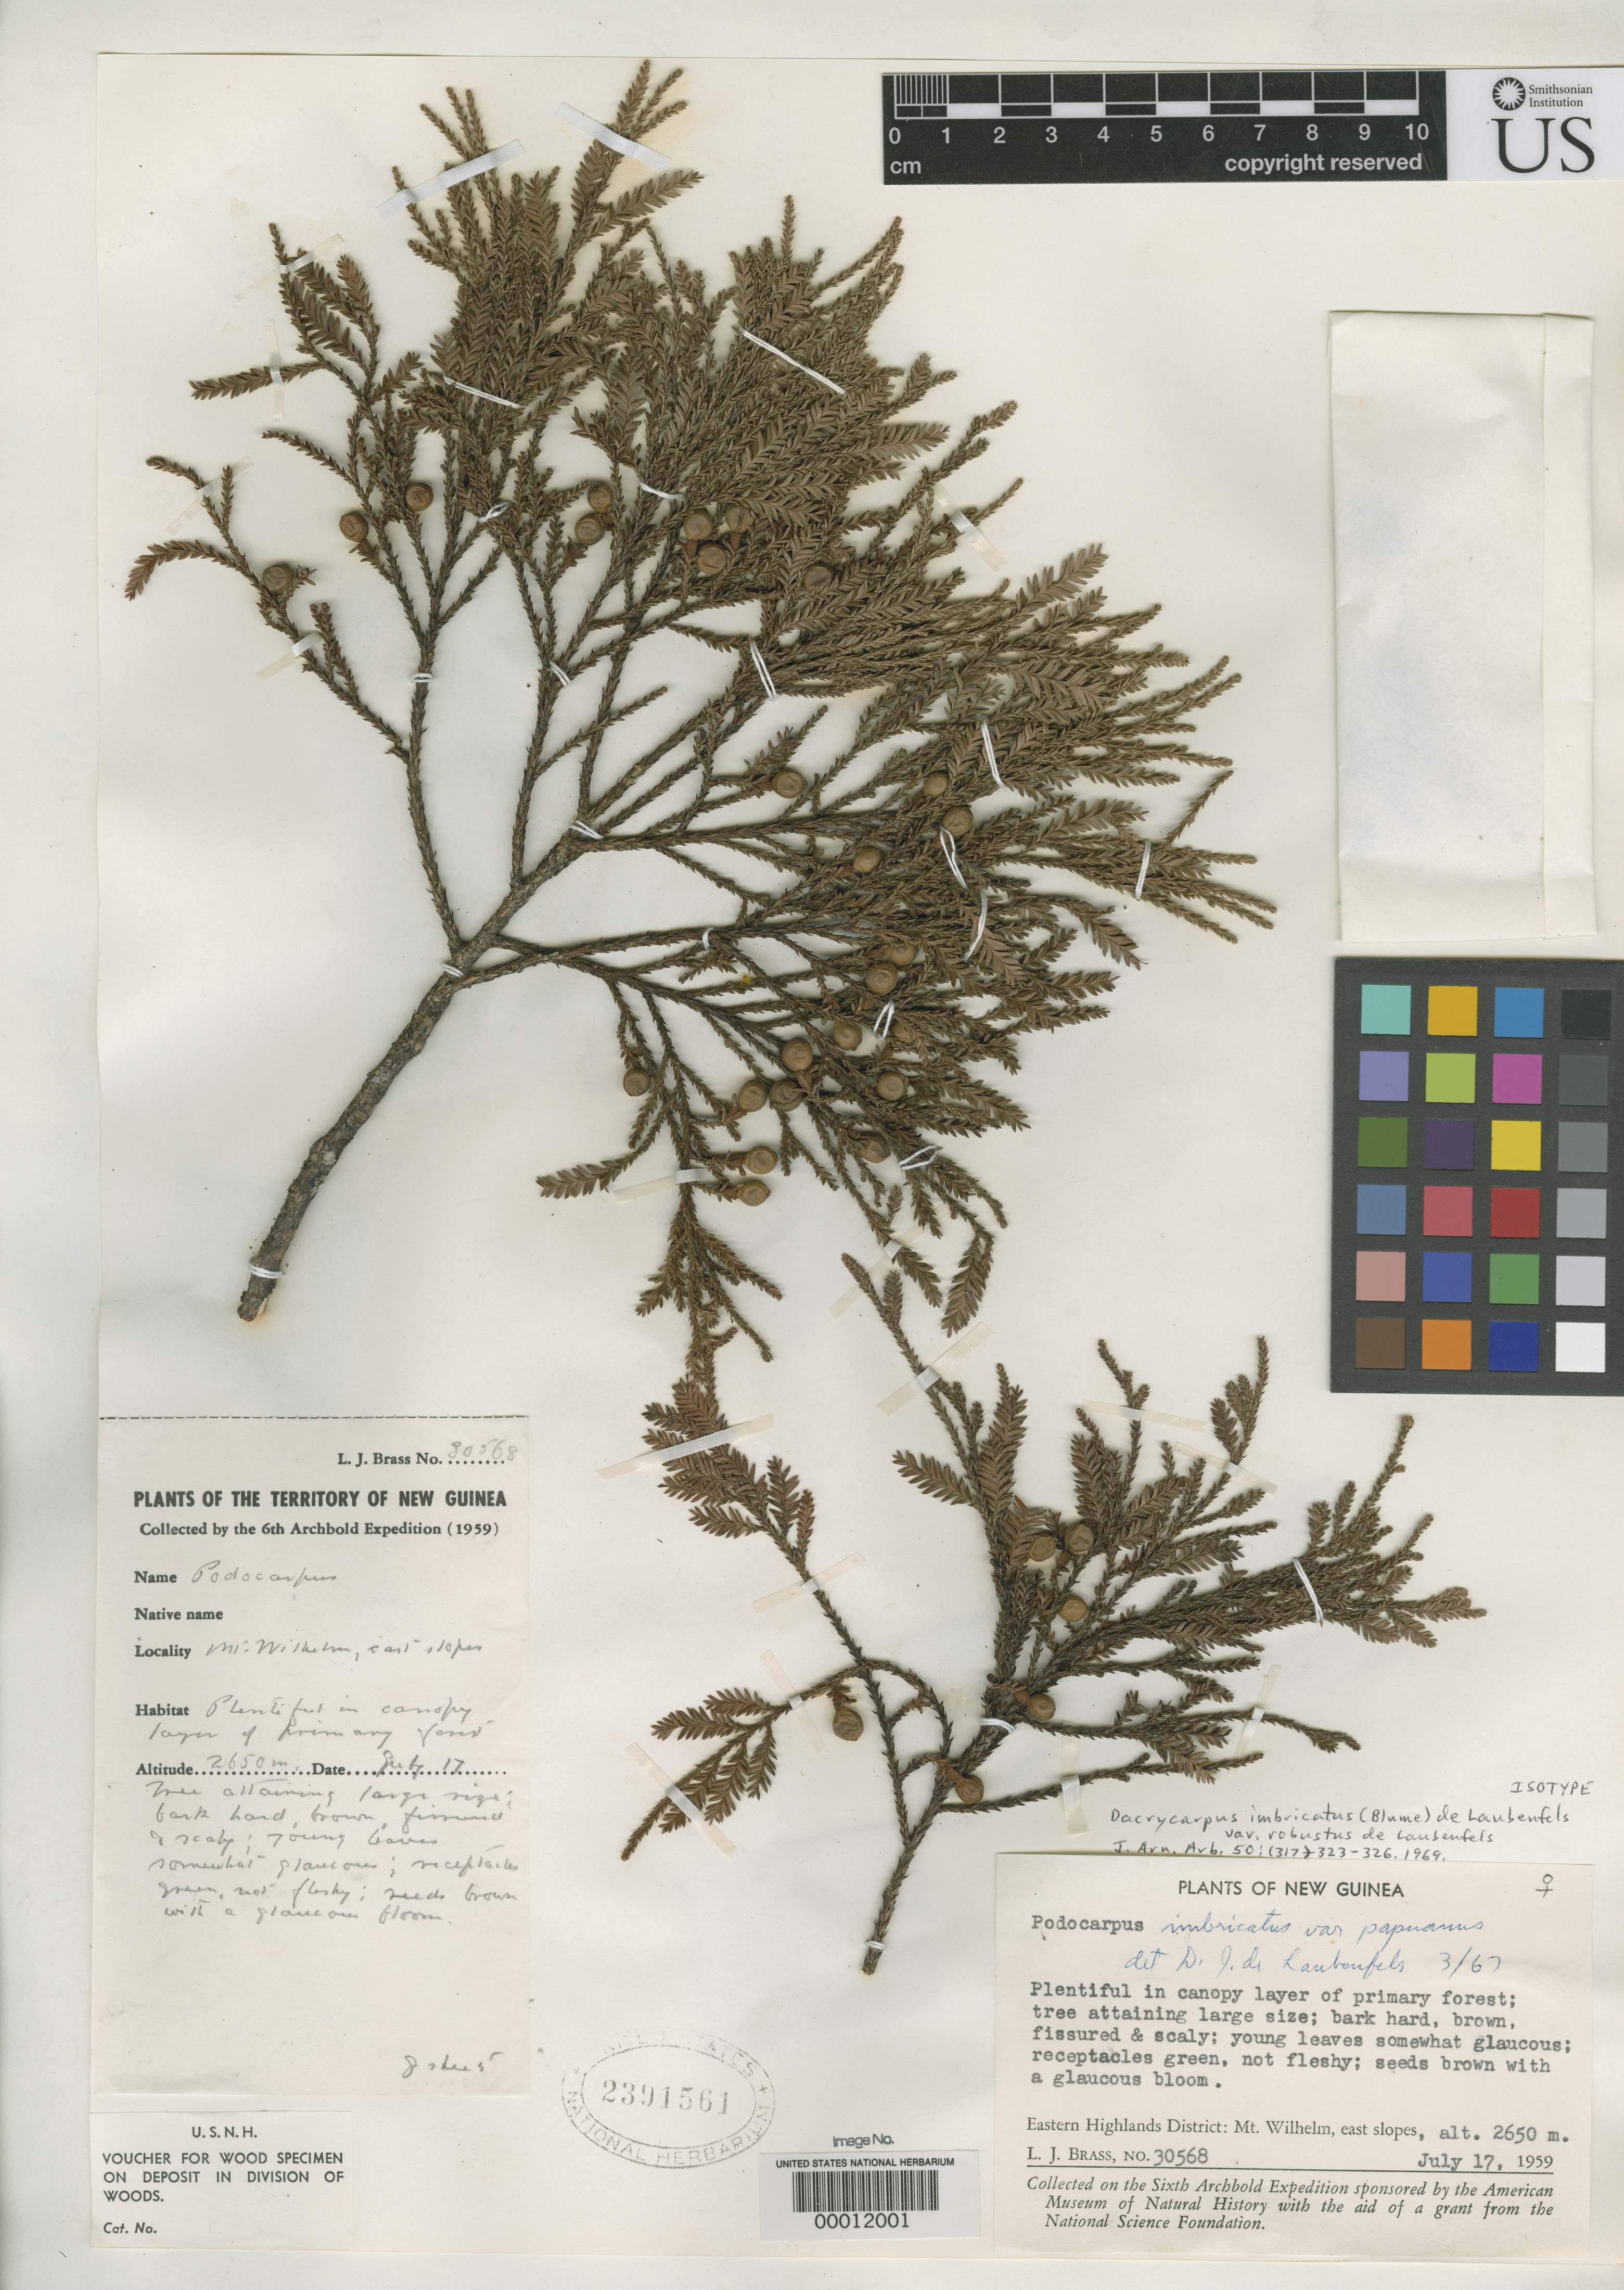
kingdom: Plantae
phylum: Tracheophyta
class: Pinopsida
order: Pinales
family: Podocarpaceae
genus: Dacrycarpus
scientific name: Dacrycarpus imbricatus var. robustus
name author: de Laub.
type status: Isotype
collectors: L. J. Brass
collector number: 30568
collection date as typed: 17 Jul 1959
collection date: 1959-07-17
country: Papua New Guinea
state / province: Eastern Highlands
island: New Guinea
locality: Mt. Wilhelm.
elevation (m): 2650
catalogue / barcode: US 2391561